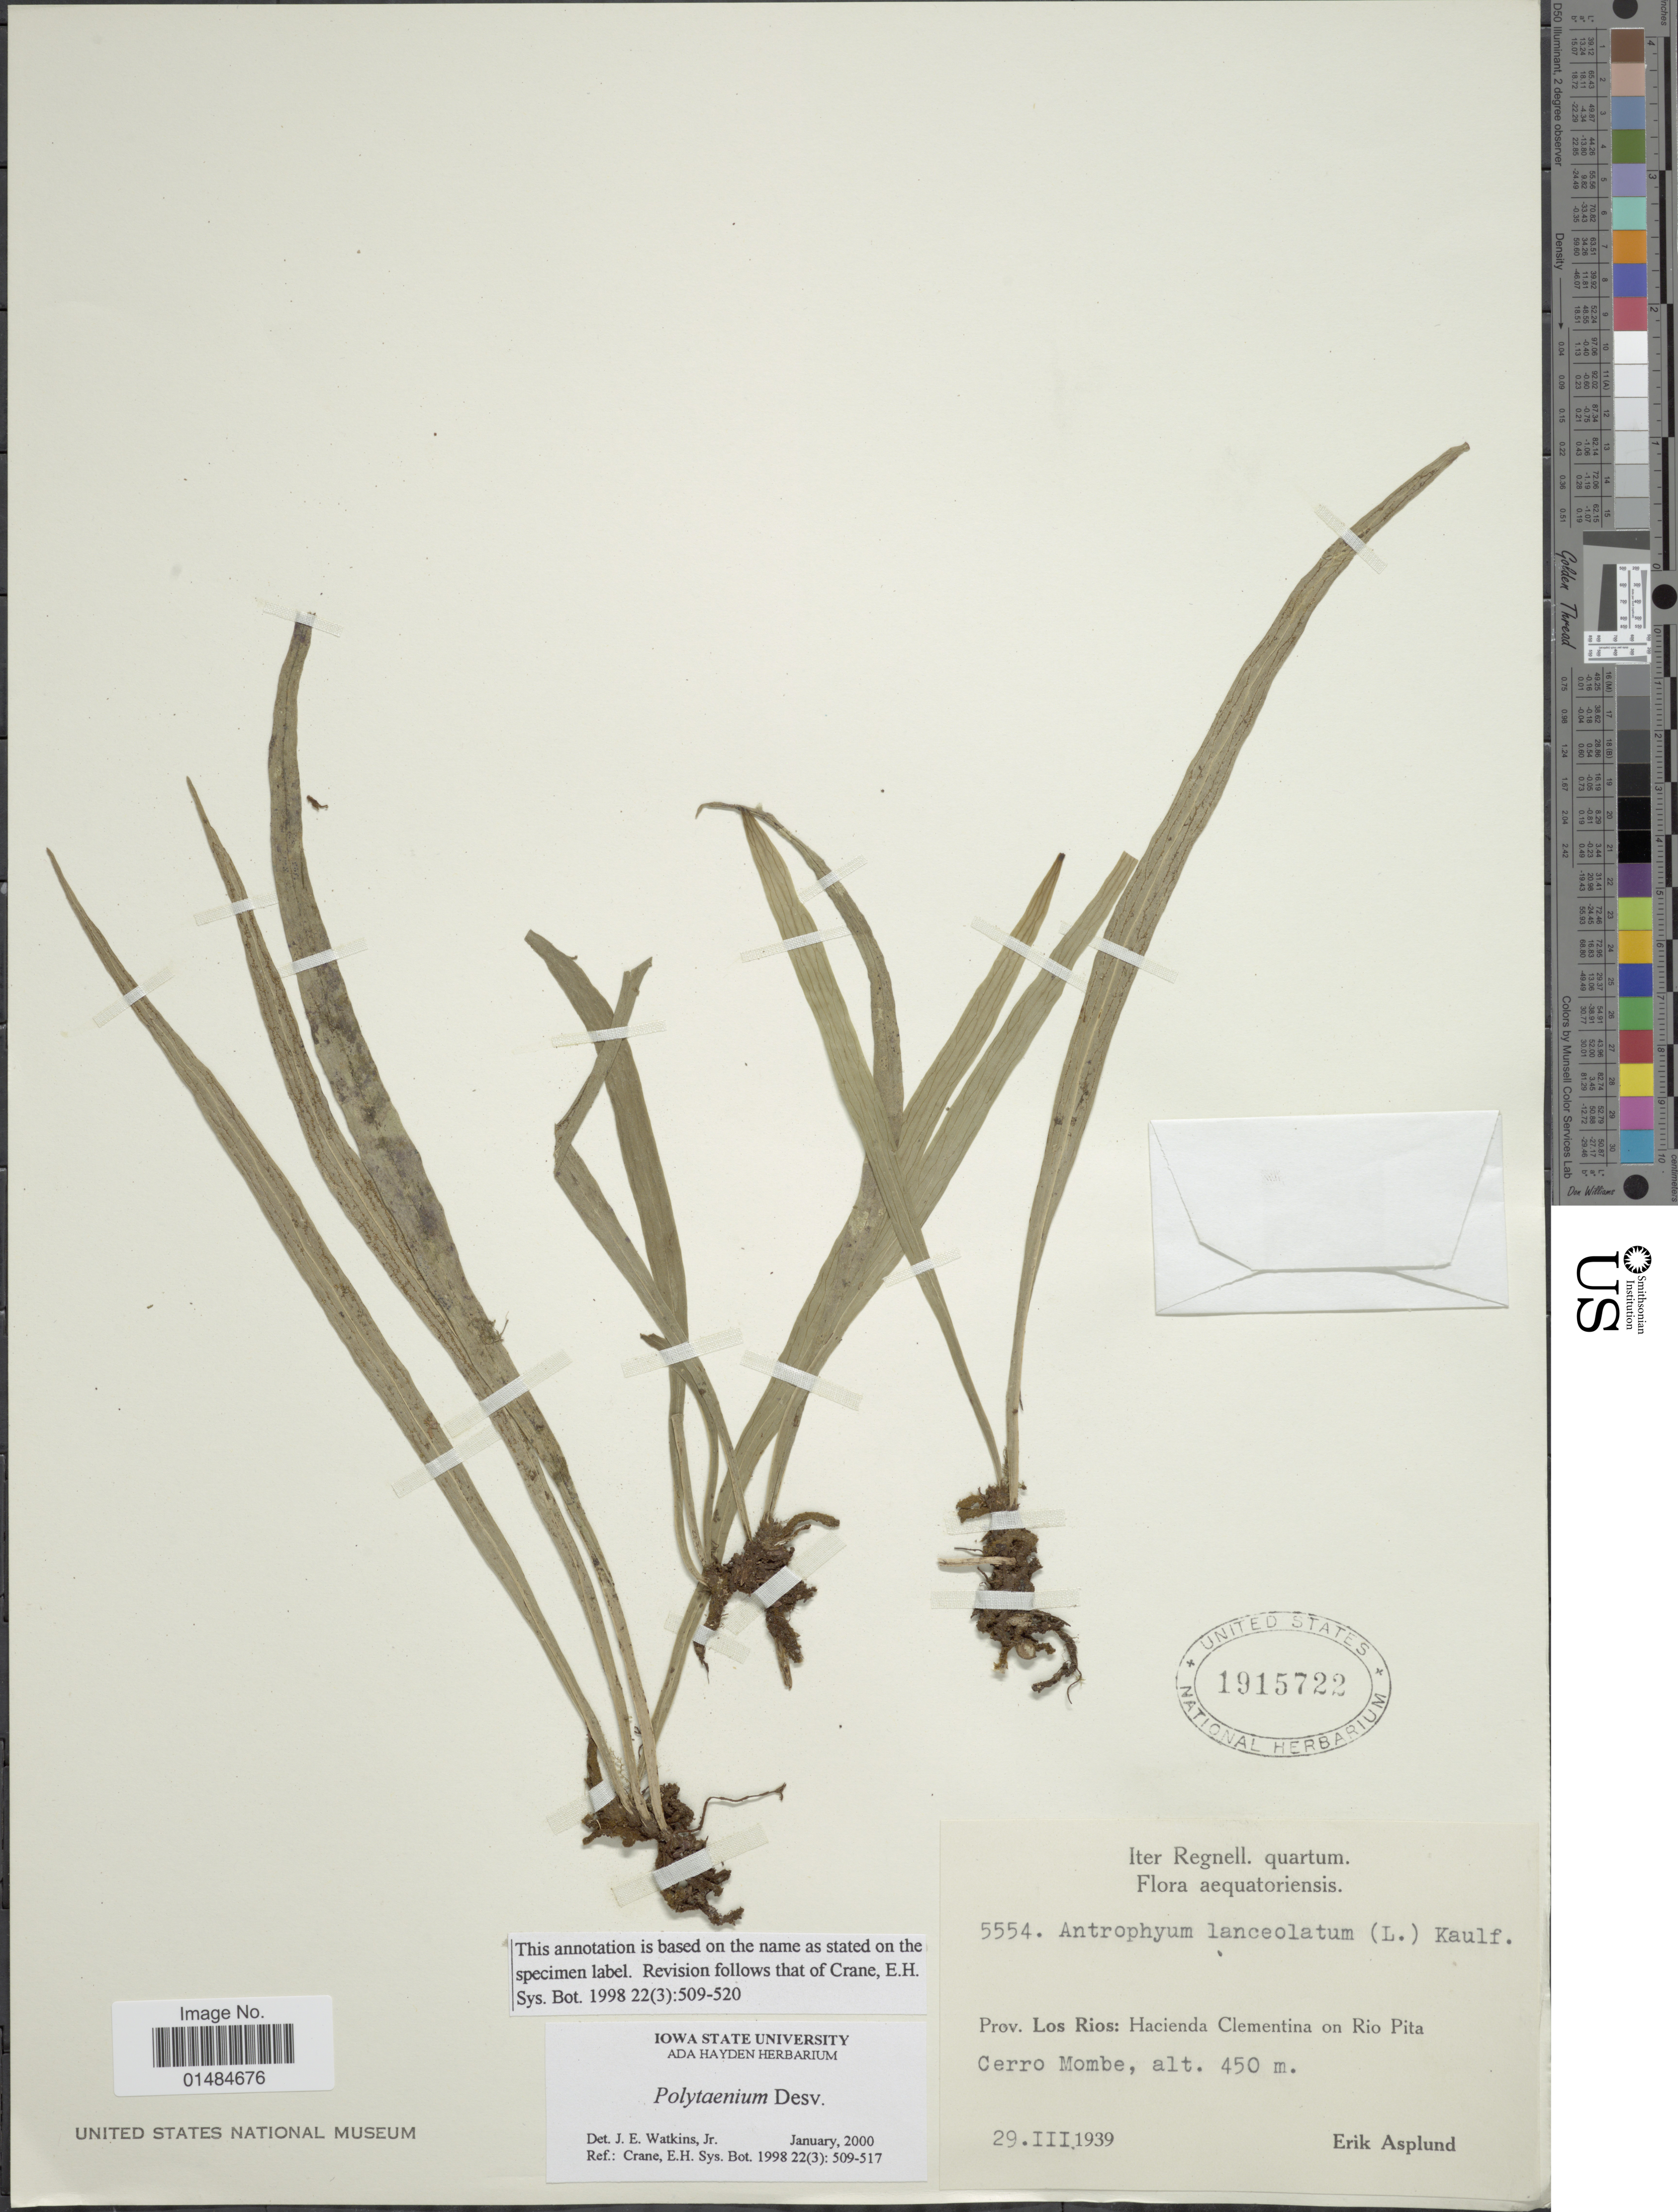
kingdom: Plantae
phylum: Tracheophyta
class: Polypodiopsida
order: Polypodiales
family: Pteridaceae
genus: Polytaenium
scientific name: Polytaenium lanceolatum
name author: (L.) Desv.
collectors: E. Asplund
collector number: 5554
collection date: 1939-03-19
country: Ecuador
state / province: Los Ríos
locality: Haciende Clementina on Rio Pita, Cerro Mombe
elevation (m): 450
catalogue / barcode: US 1915722